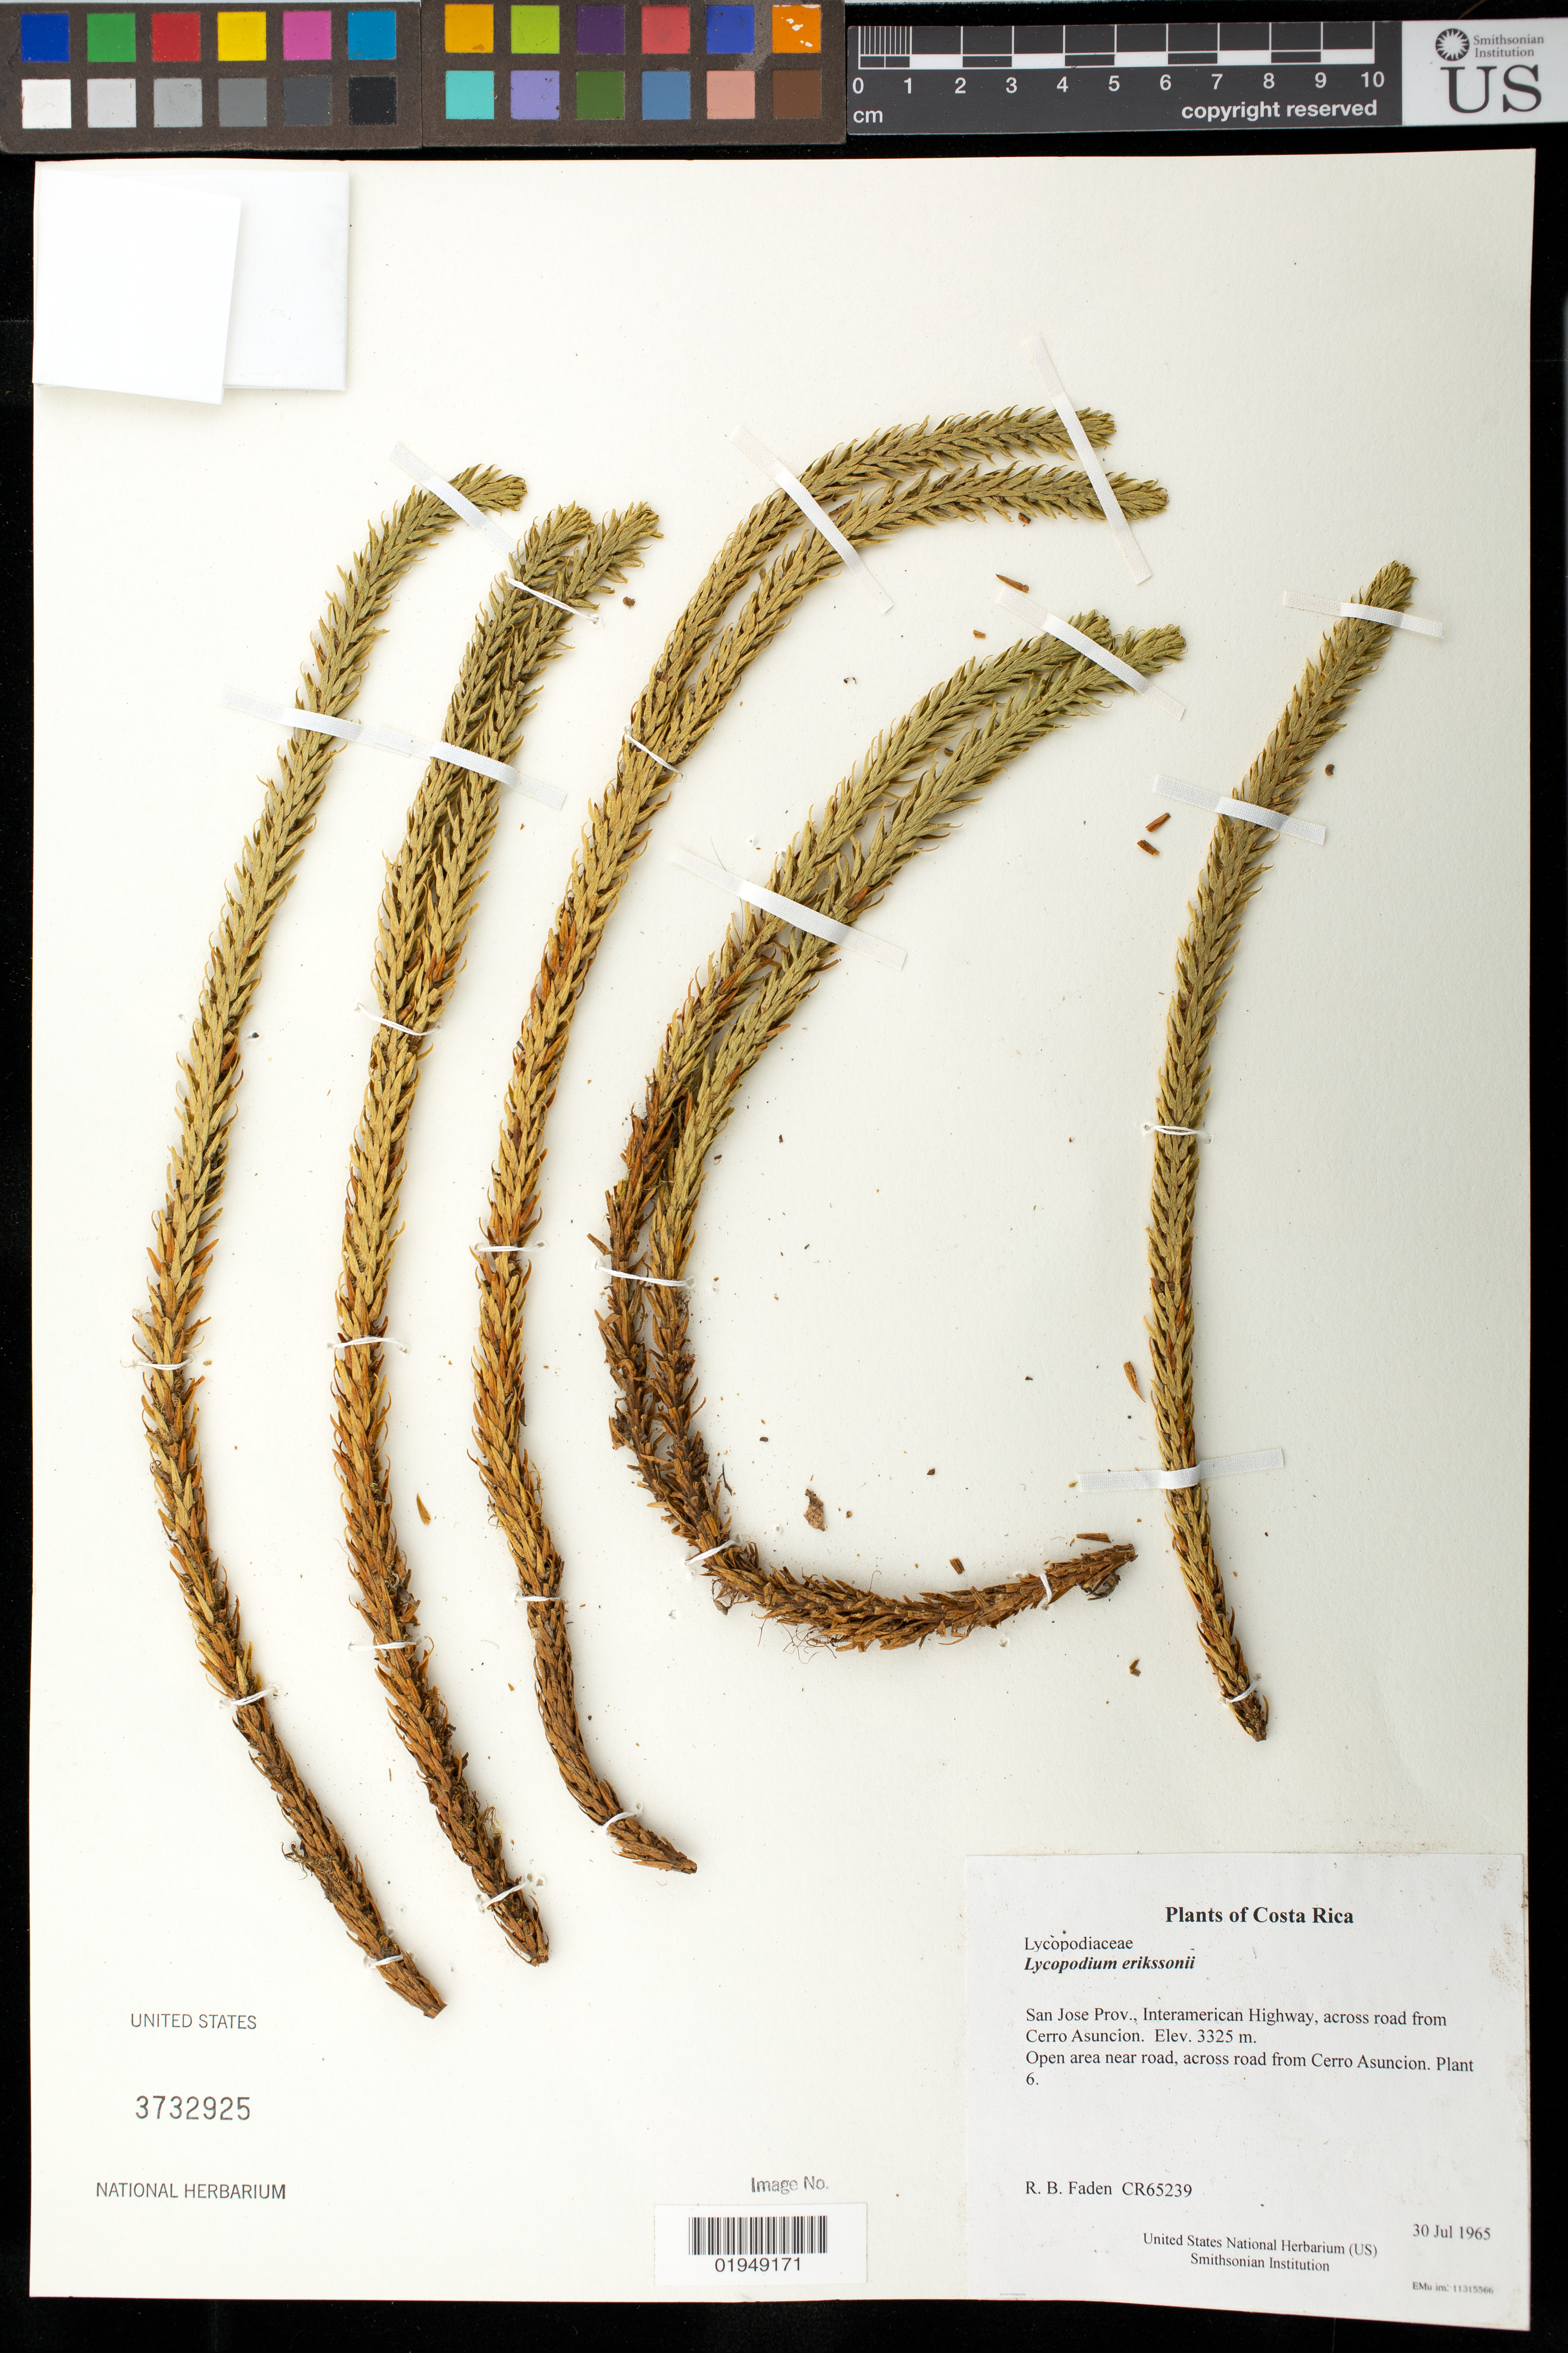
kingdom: Plantae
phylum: Tracheophyta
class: Lycopodiopsida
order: Lycopodiales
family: Lycopodiaceae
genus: Phlegmariurus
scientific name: Phlegmariurus cruentus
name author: (Spring) B. Øllg.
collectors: R. B. Faden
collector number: CR65239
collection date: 1965-07-30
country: Costa Rica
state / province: San Jose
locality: Interamerican Highway, across road from Cerro Asuncion.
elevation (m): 3325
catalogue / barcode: US 3732925